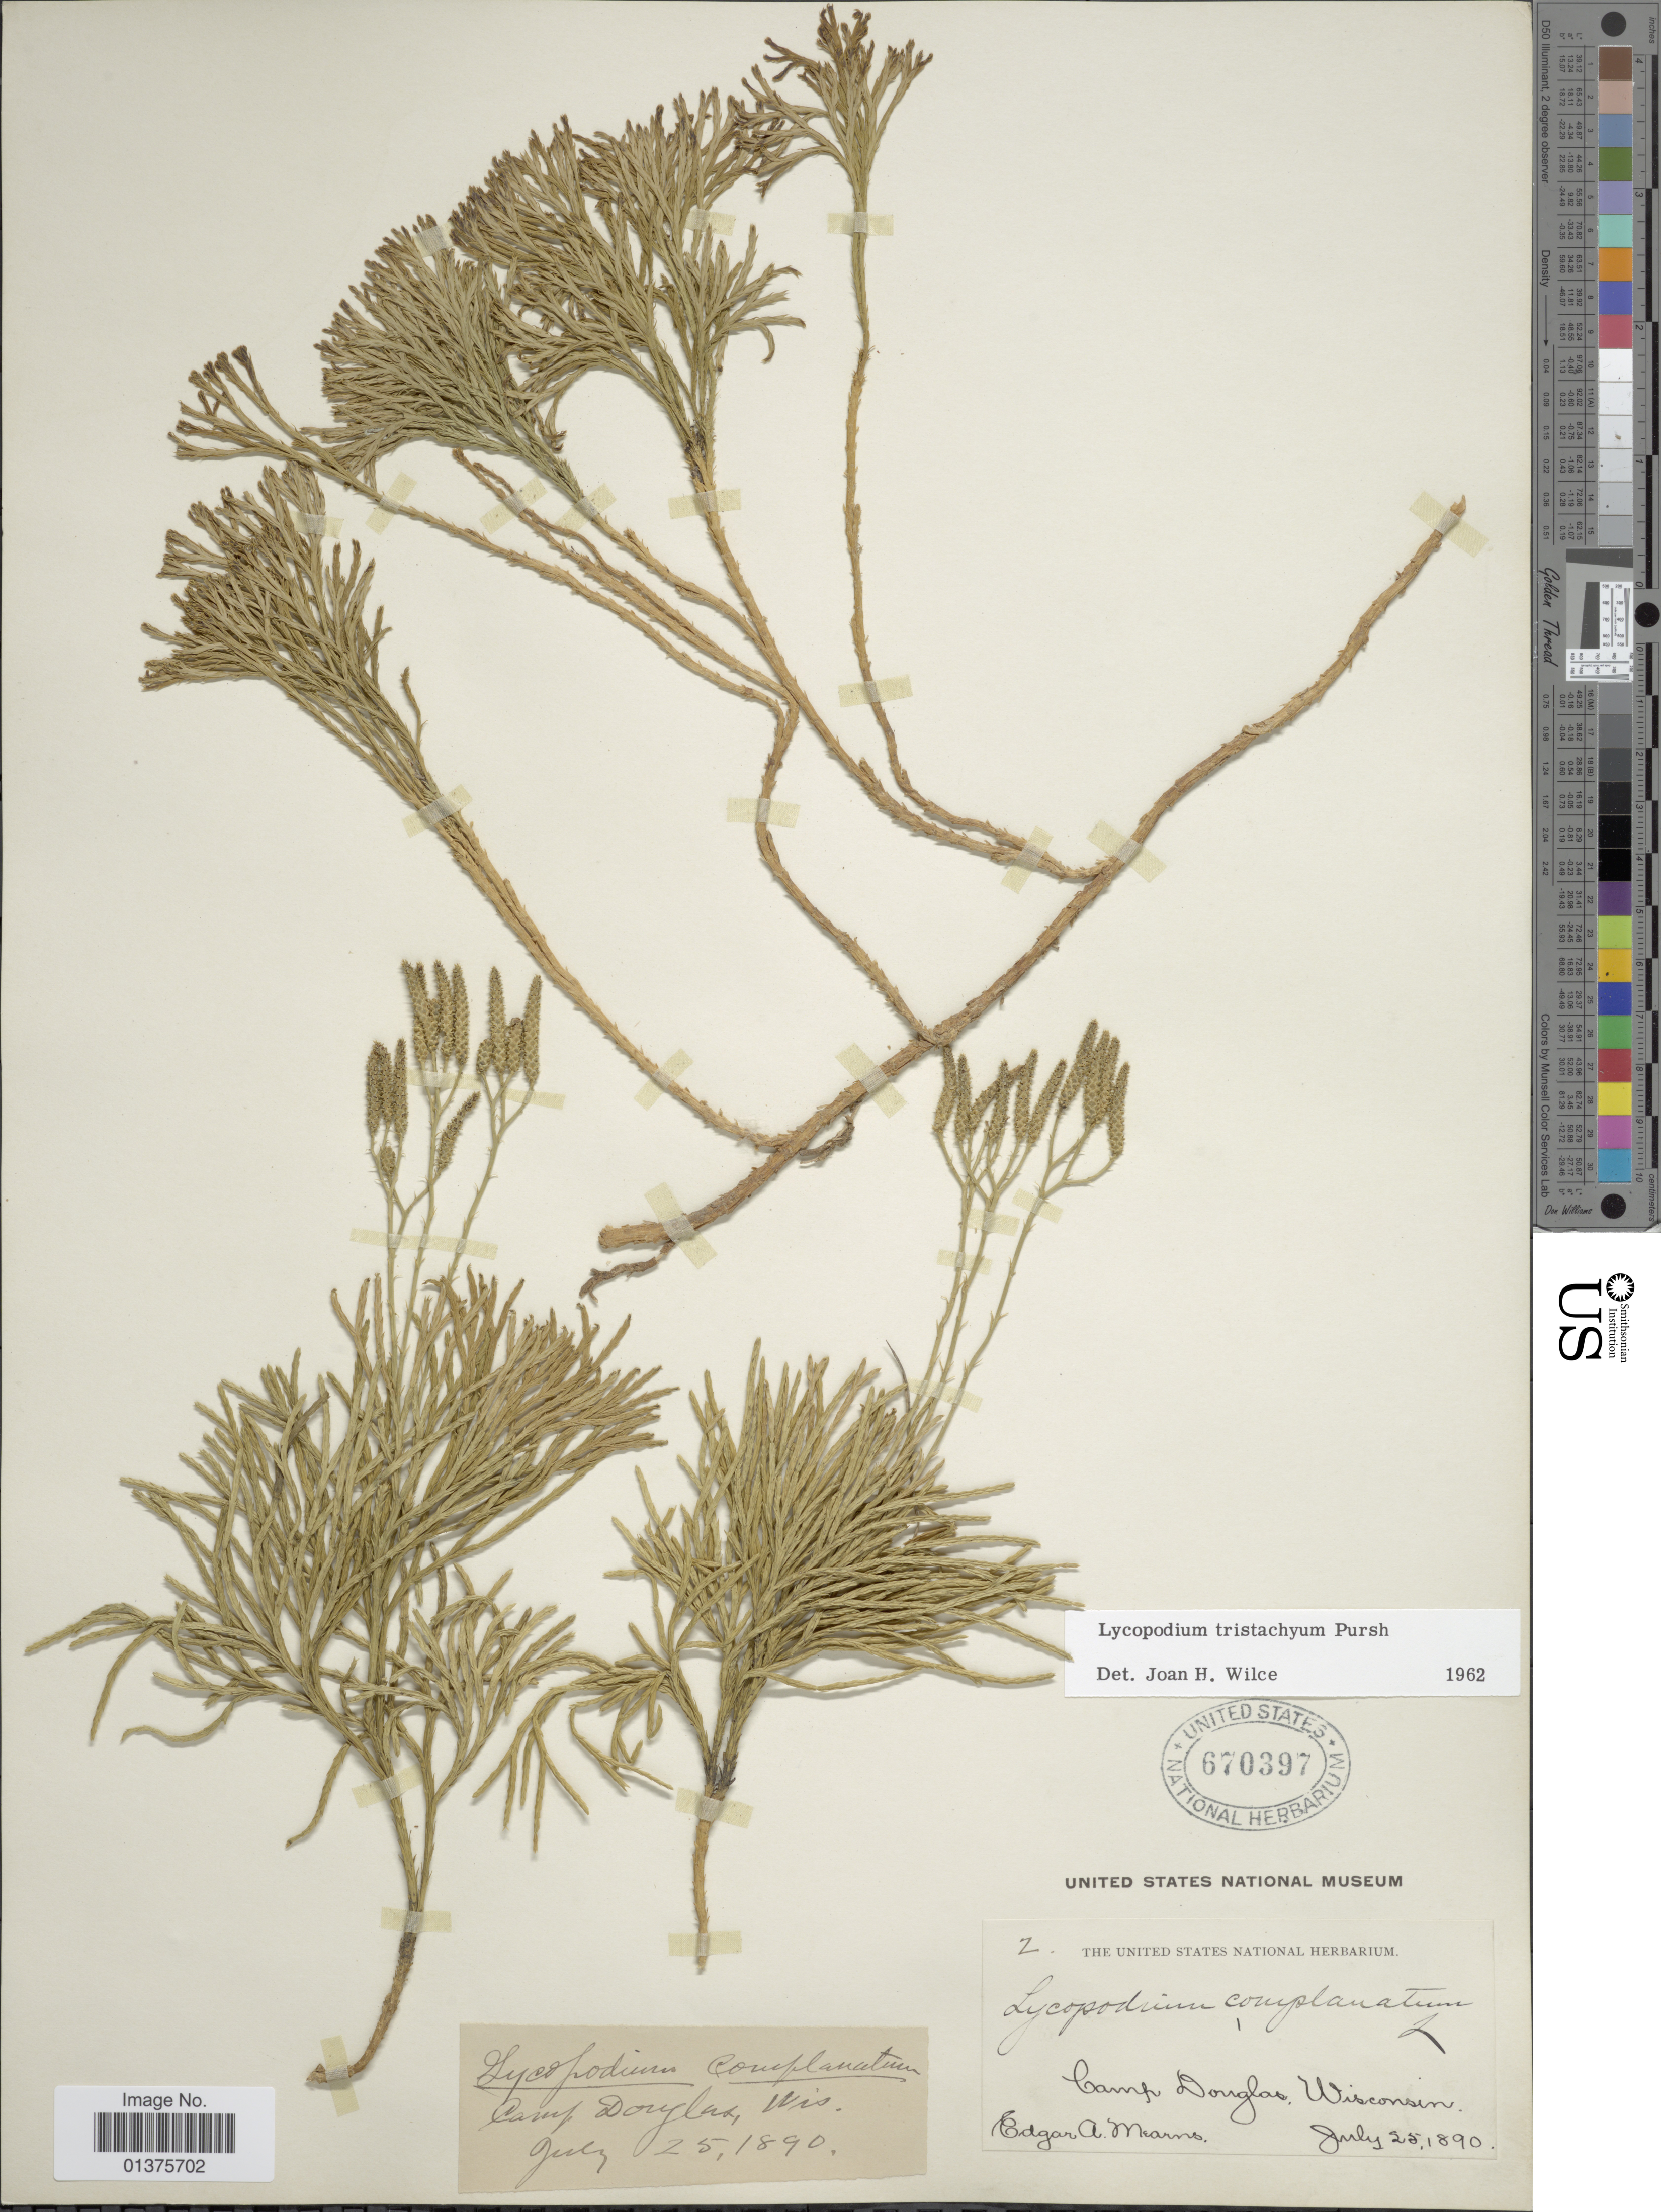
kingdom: Plantae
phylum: Tracheophyta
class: Lycopodiopsida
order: Lycopodiales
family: Lycopodiaceae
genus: Diphasiastrum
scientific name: Diphasiastrum tristachyum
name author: (Pursh) Holub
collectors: E. A. Mearns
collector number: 2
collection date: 1890-07-25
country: United States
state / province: Wisconsin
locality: Camp Douglas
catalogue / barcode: US 670397